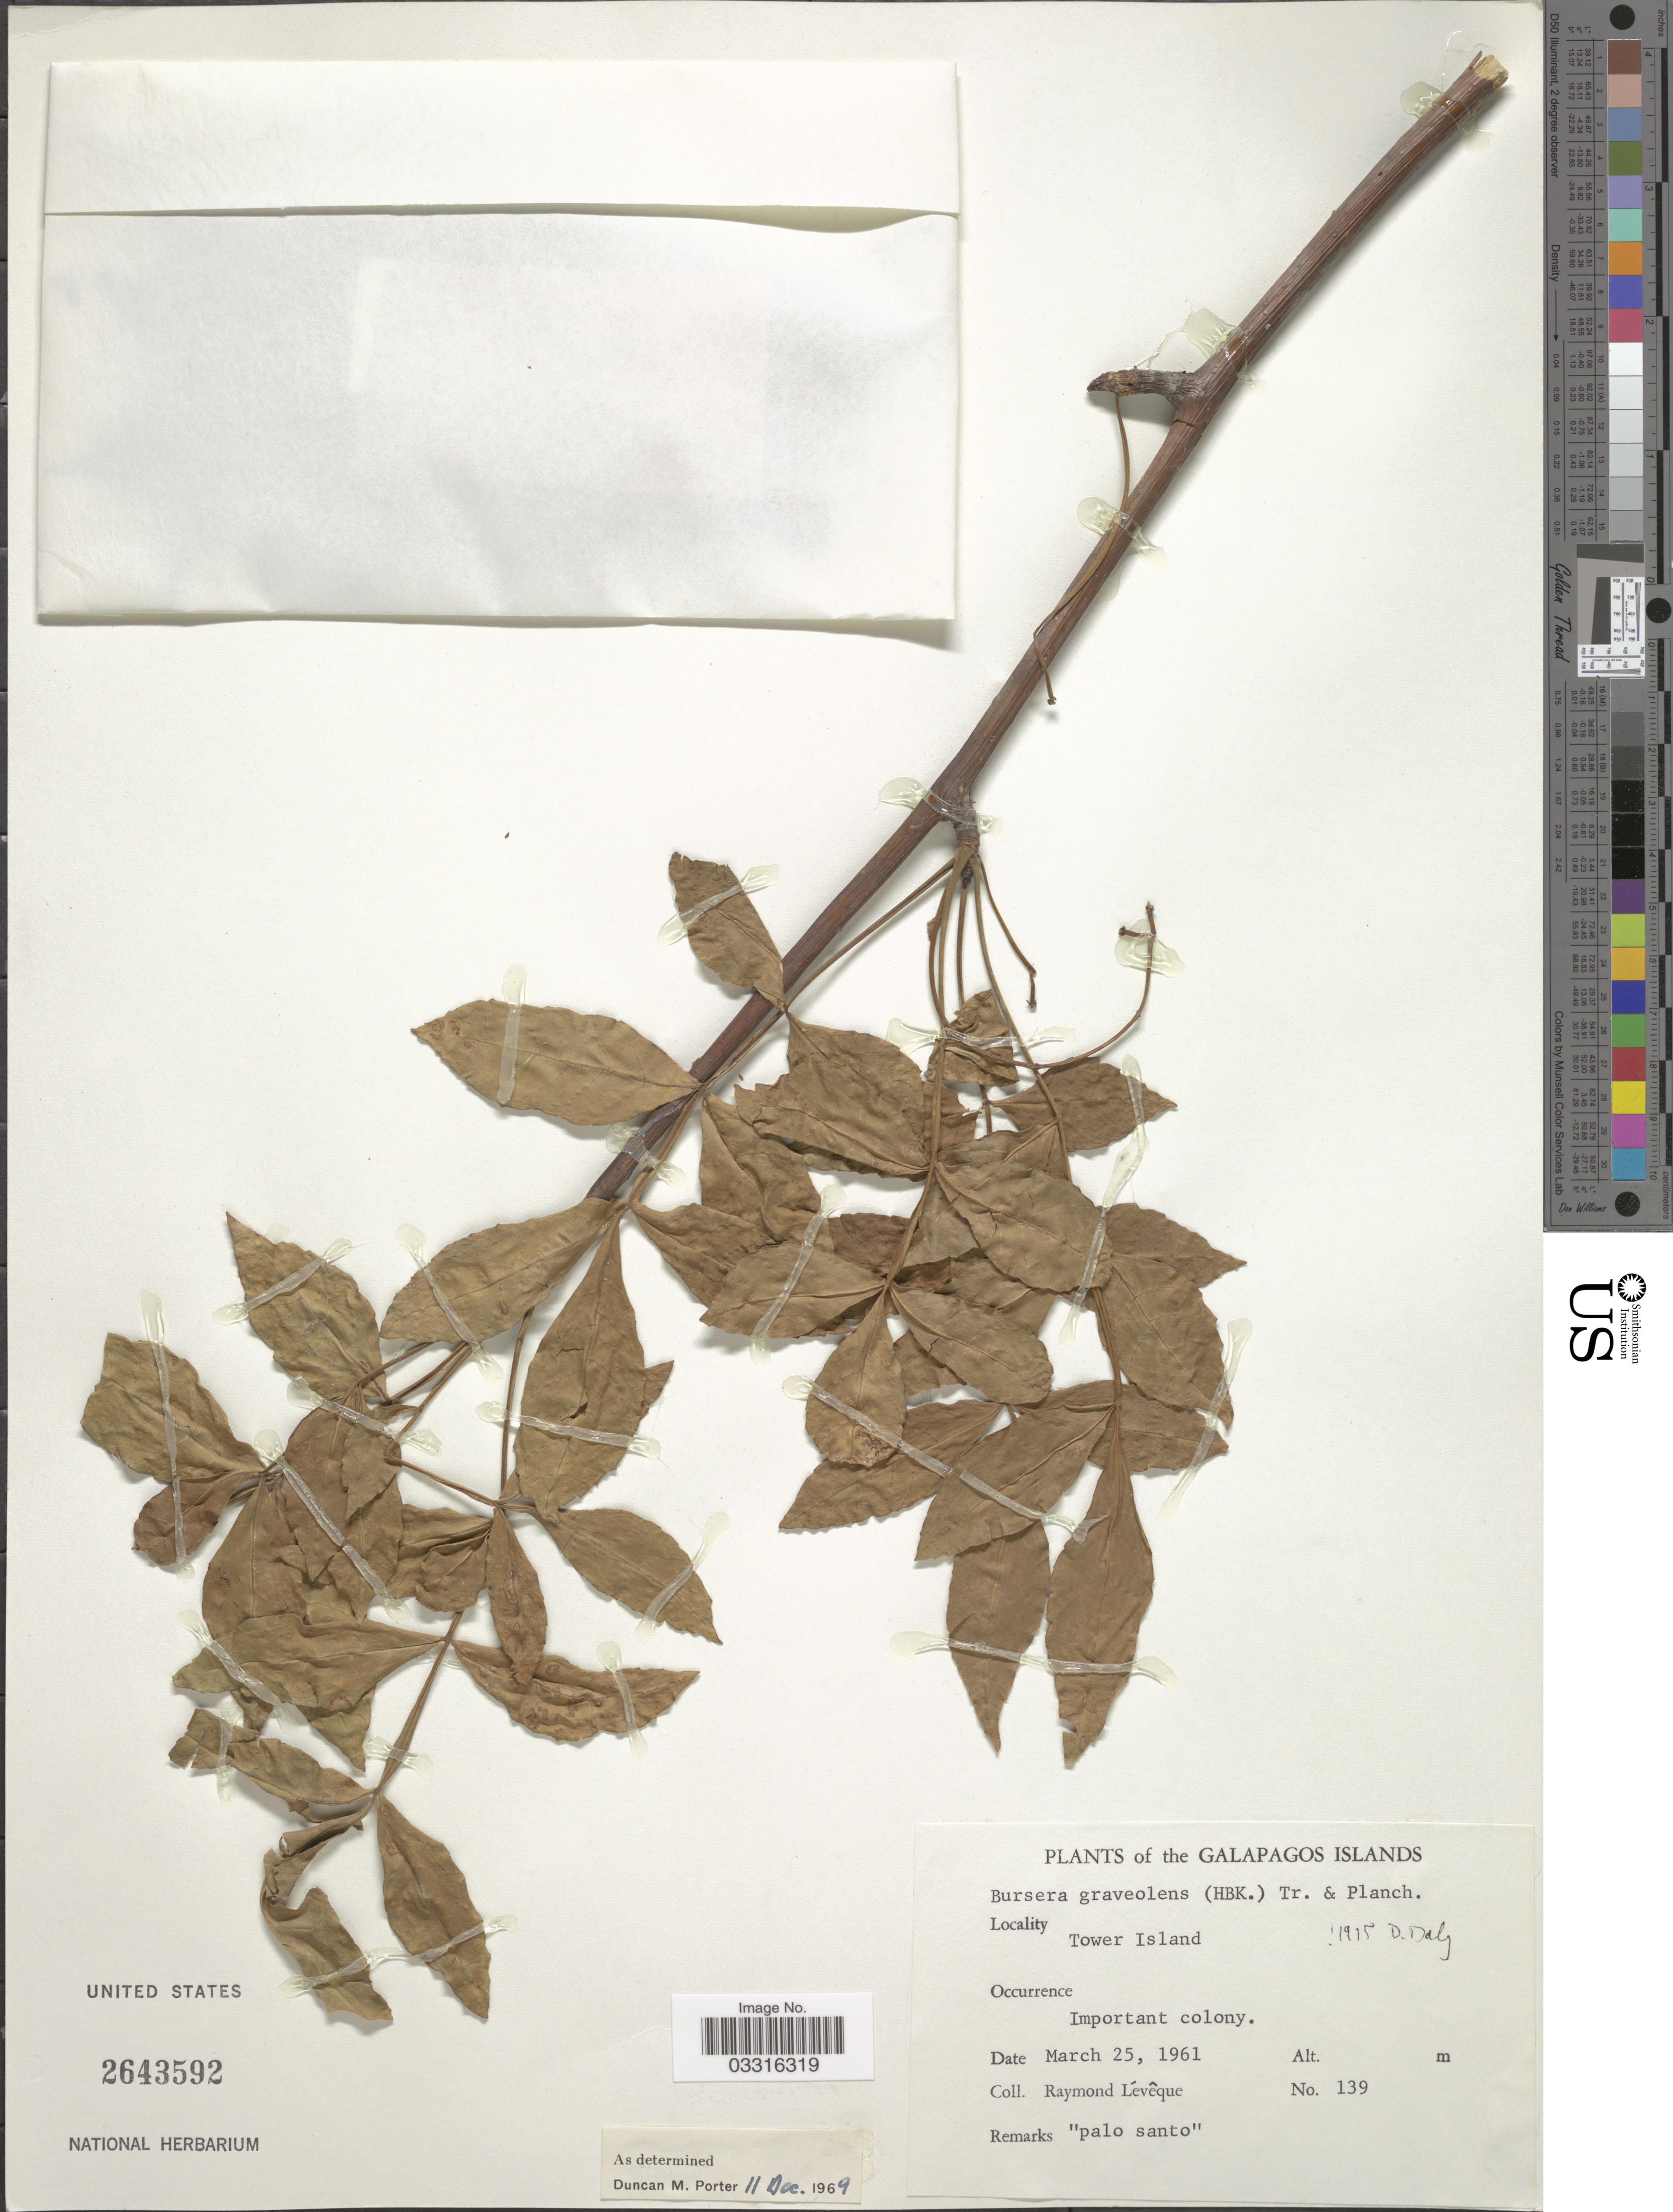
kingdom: Plantae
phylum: Tracheophyta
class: Magnoliopsida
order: Sapindales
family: Burseraceae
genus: Bursera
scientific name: Bursera graveolens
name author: (Kunth) Triana & Planch.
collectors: R. Lévêque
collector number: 139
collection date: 1961-03-25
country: Ecuador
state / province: Colón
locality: The Galapagos Islands, Tower Island.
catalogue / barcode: US 2643592